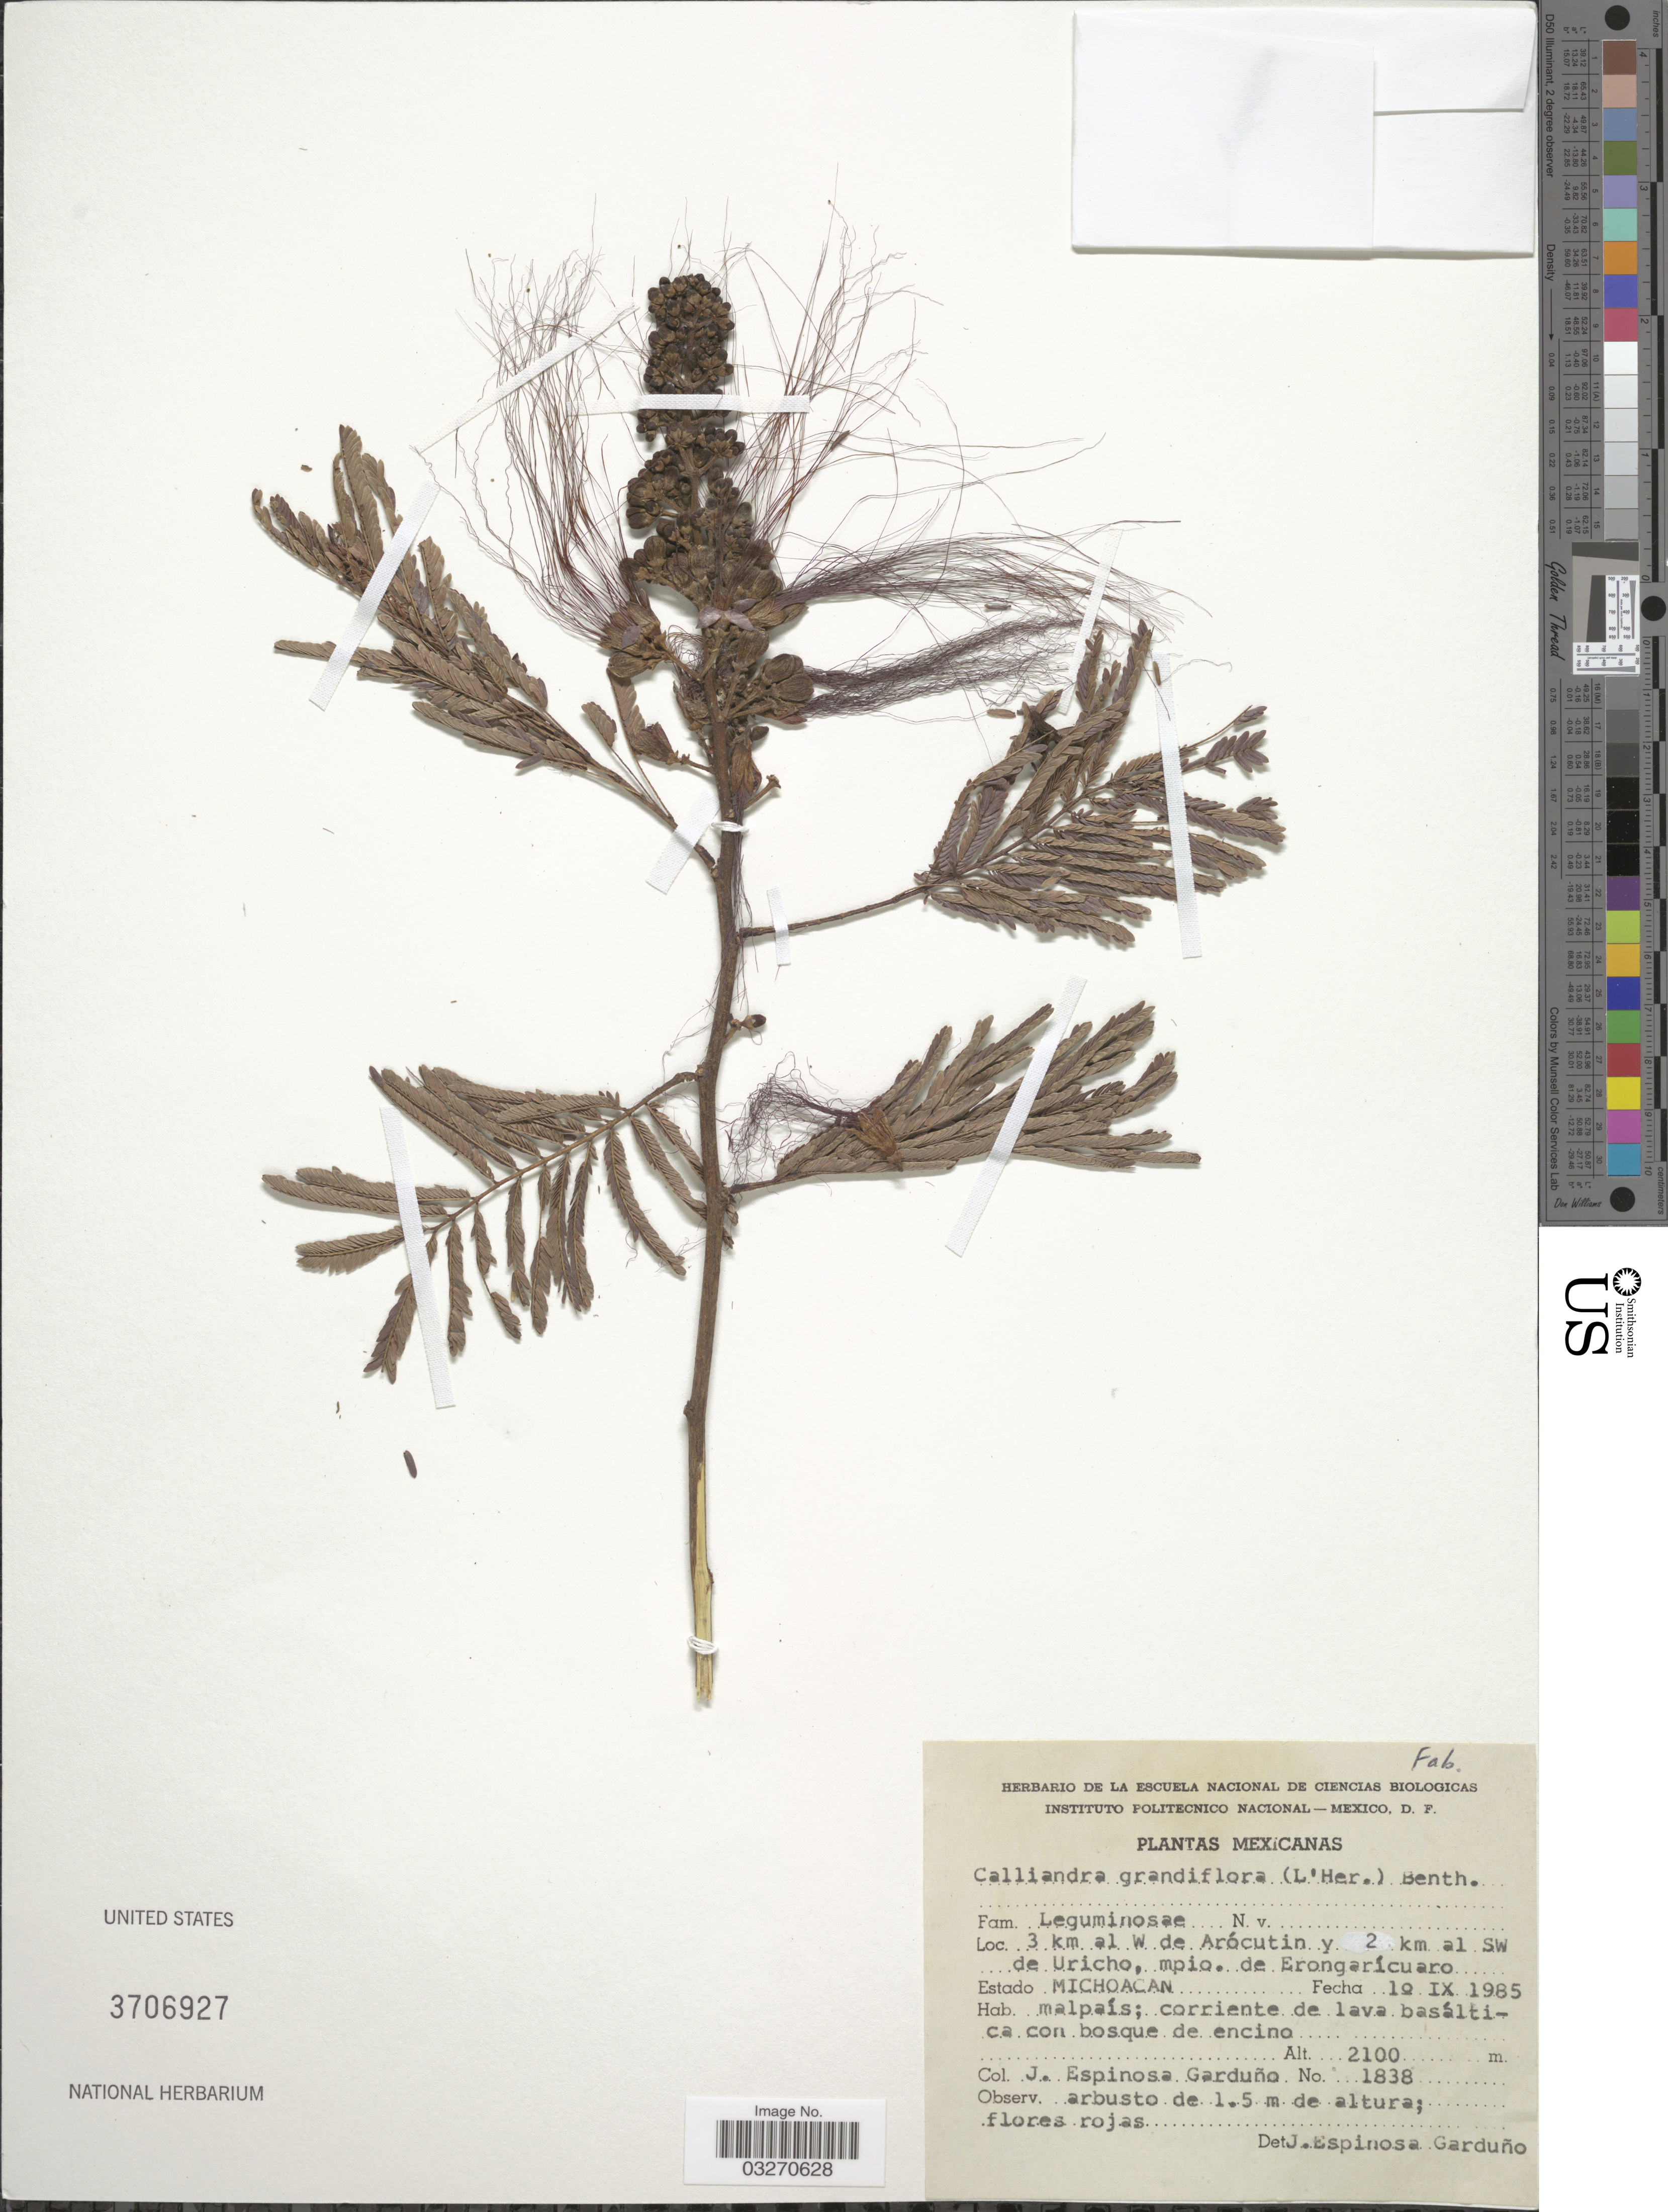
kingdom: Plantae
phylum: Tracheophyta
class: Magnoliopsida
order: Fabales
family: Fabaceae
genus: Calliandra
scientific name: Calliandra grandiflora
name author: (L'Hér.) Benth.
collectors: J. Espinosa Garduño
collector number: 1838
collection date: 1985-09-10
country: Mexico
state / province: Michoacán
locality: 3 km al W de Arócutin y 2 km al SW de Uricho, Mpio. de Erongarícuaro.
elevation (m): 2100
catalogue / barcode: US 3706927